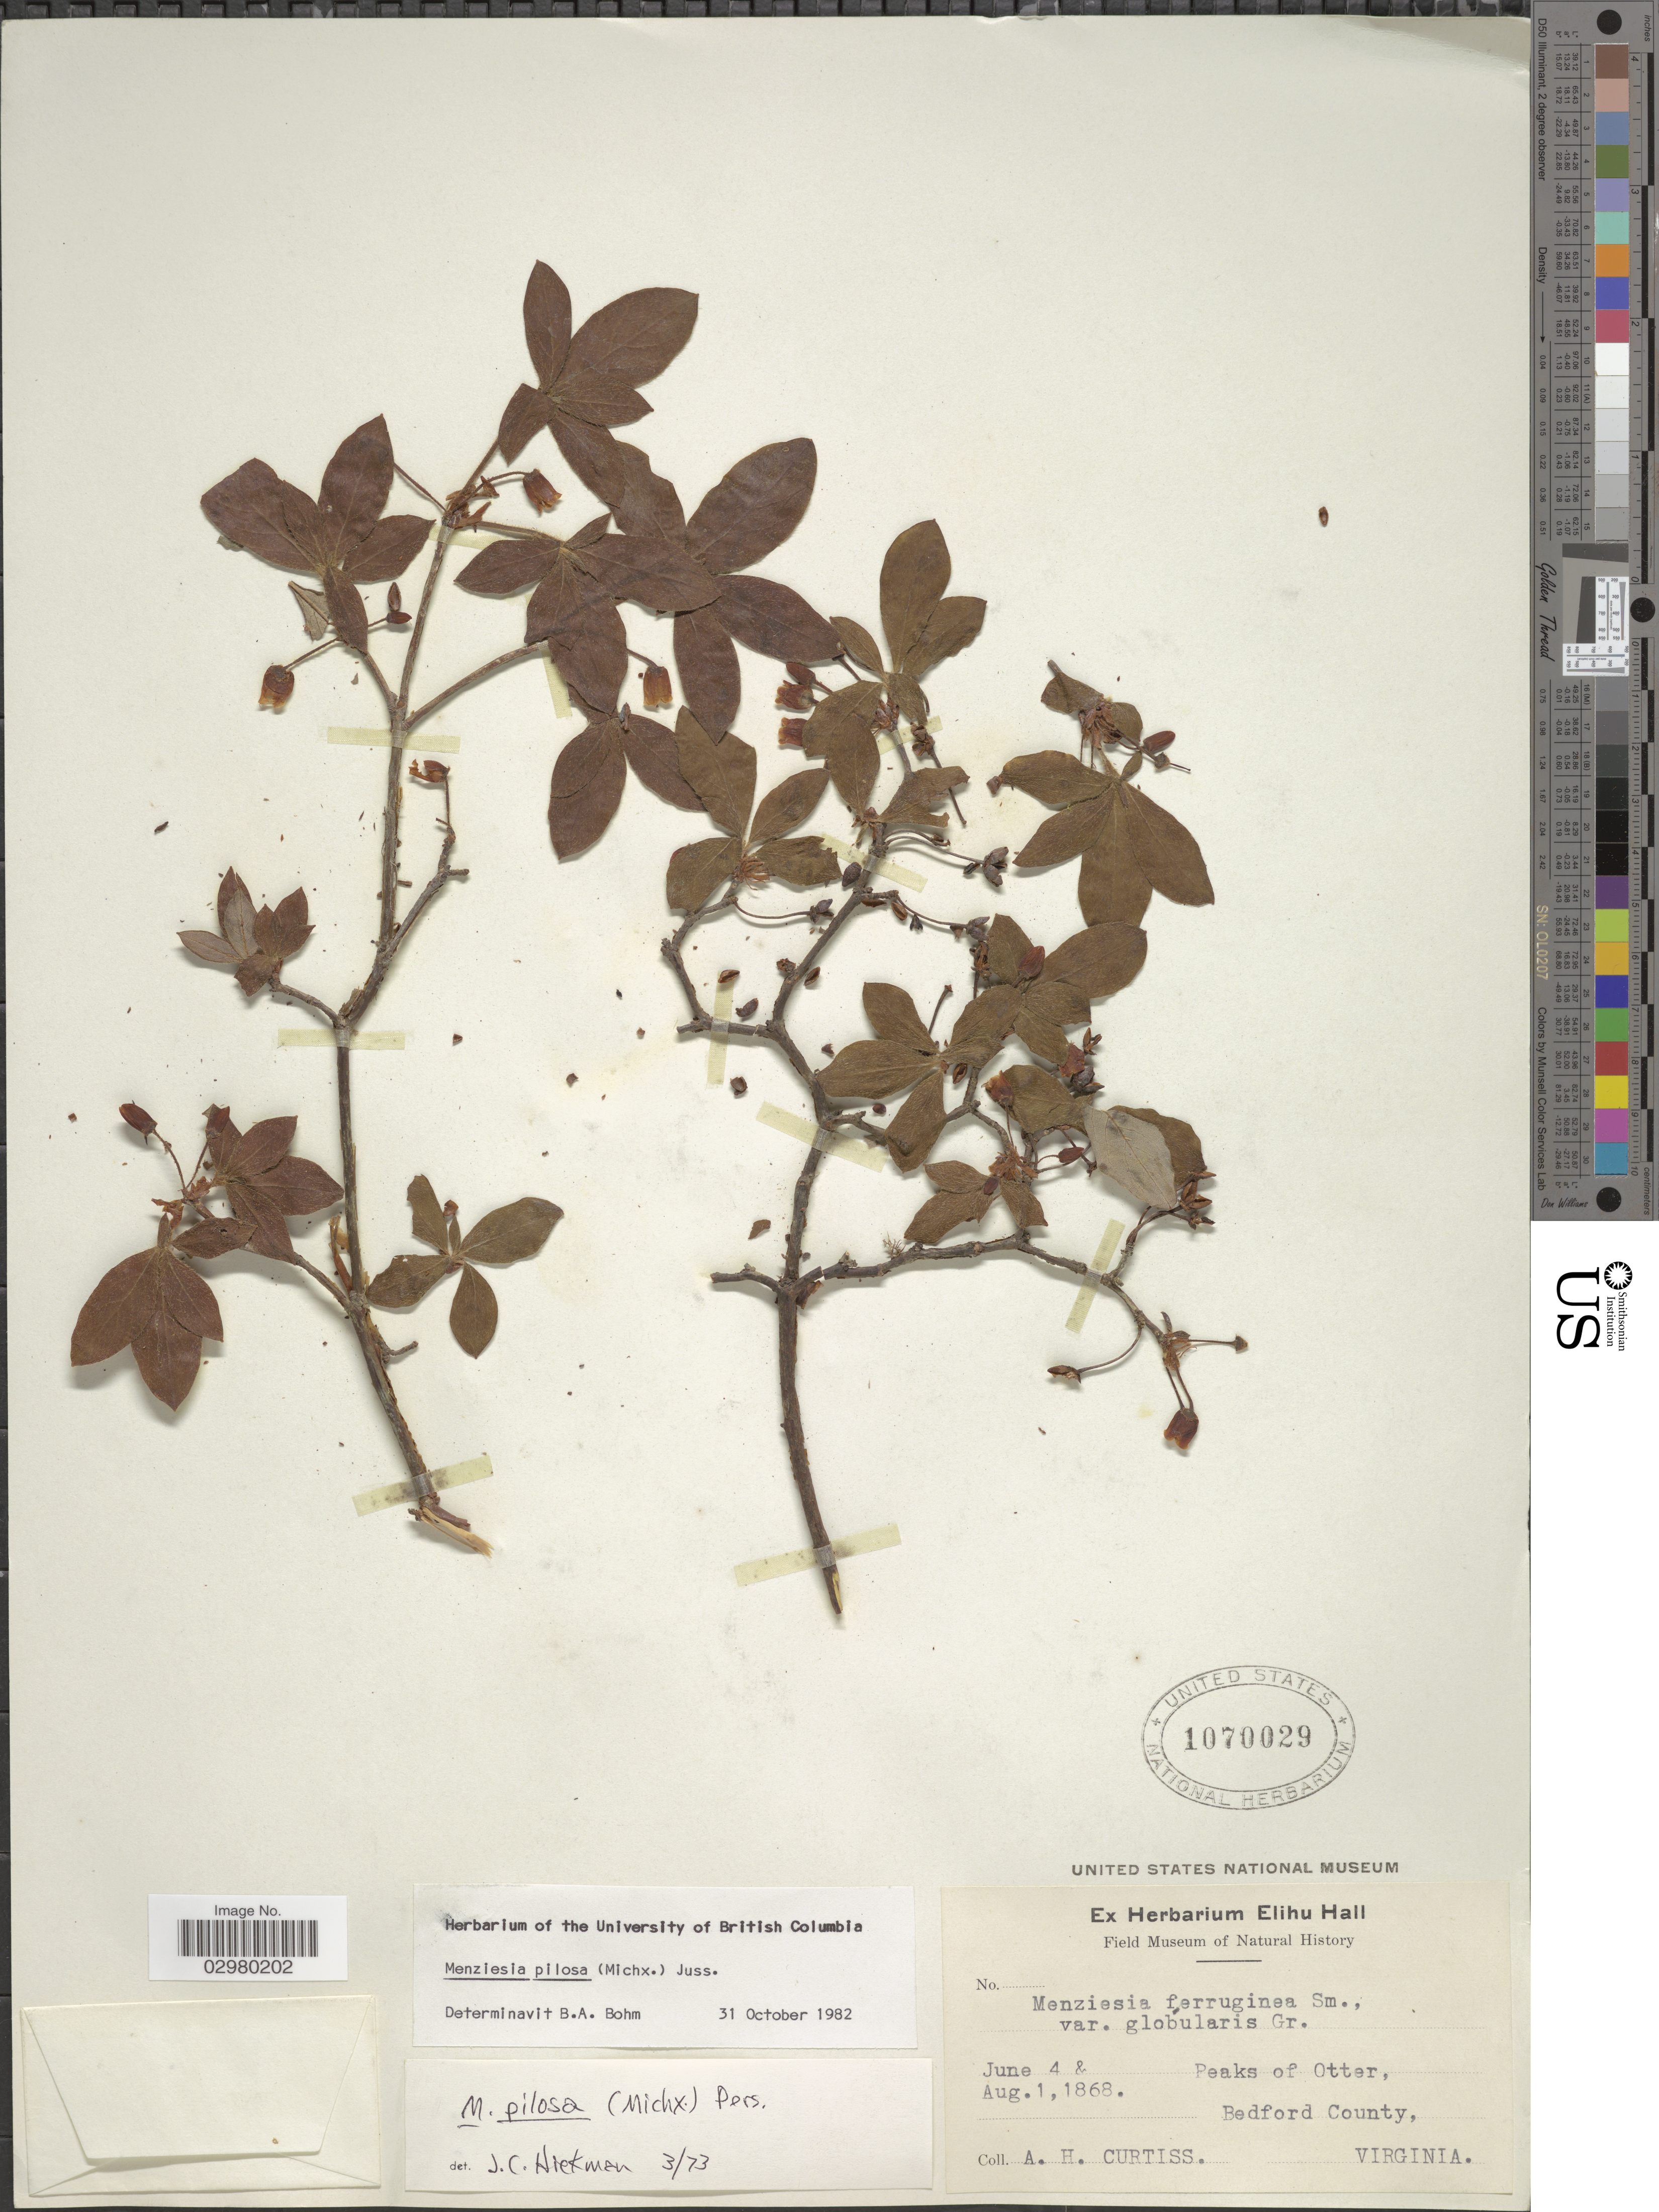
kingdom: Plantae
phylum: Tracheophyta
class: Magnoliopsida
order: Ericales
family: Ericaceae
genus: Menziesia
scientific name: Menziesia pilosa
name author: (Michx.) Juss.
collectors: A. H. Curtiss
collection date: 1868-06-04/1868-08-01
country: United States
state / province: Virginia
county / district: Bedford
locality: Peaks of Otter, Bedford County.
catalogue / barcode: US 1070029